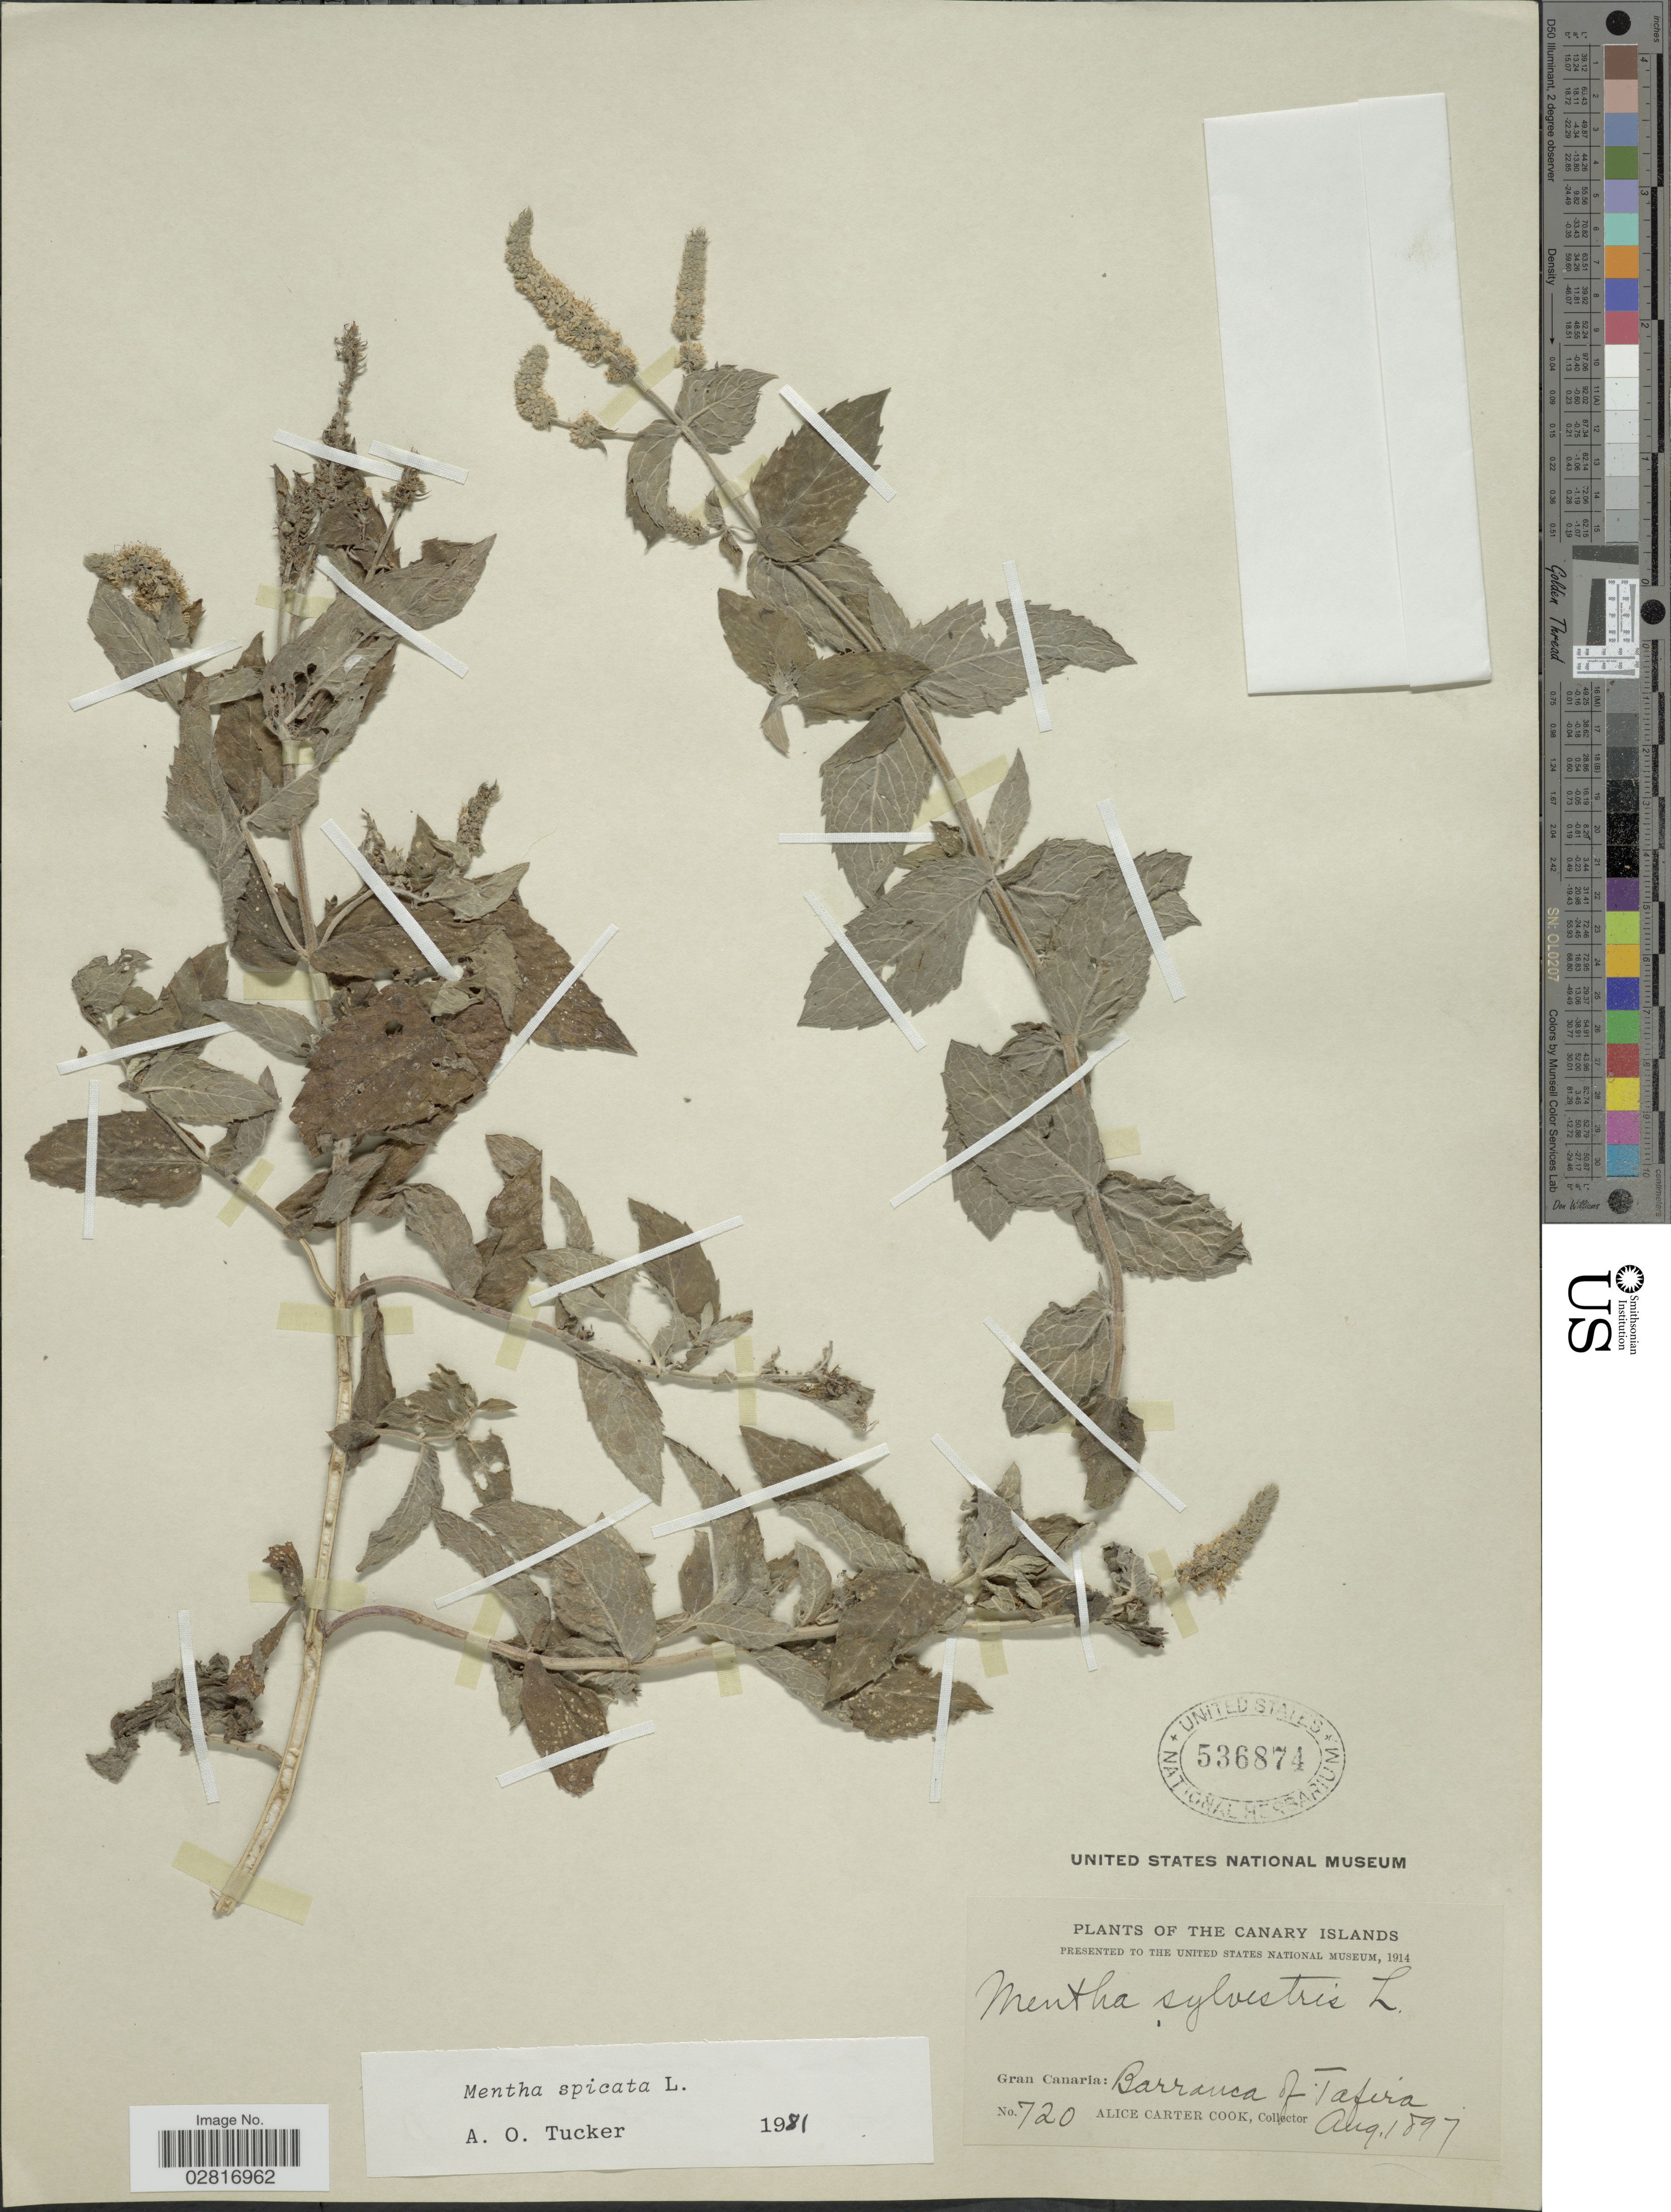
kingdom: Plantae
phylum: Tracheophyta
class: Magnoliopsida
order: Lamiales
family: Lamiaceae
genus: Mentha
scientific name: Mentha spicata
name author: L.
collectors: Alice C. Cook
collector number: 720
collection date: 1897-08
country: Spain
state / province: Canarias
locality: The Canary Islands, Gran Canaria: Barranca of Tafira.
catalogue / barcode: US 536874